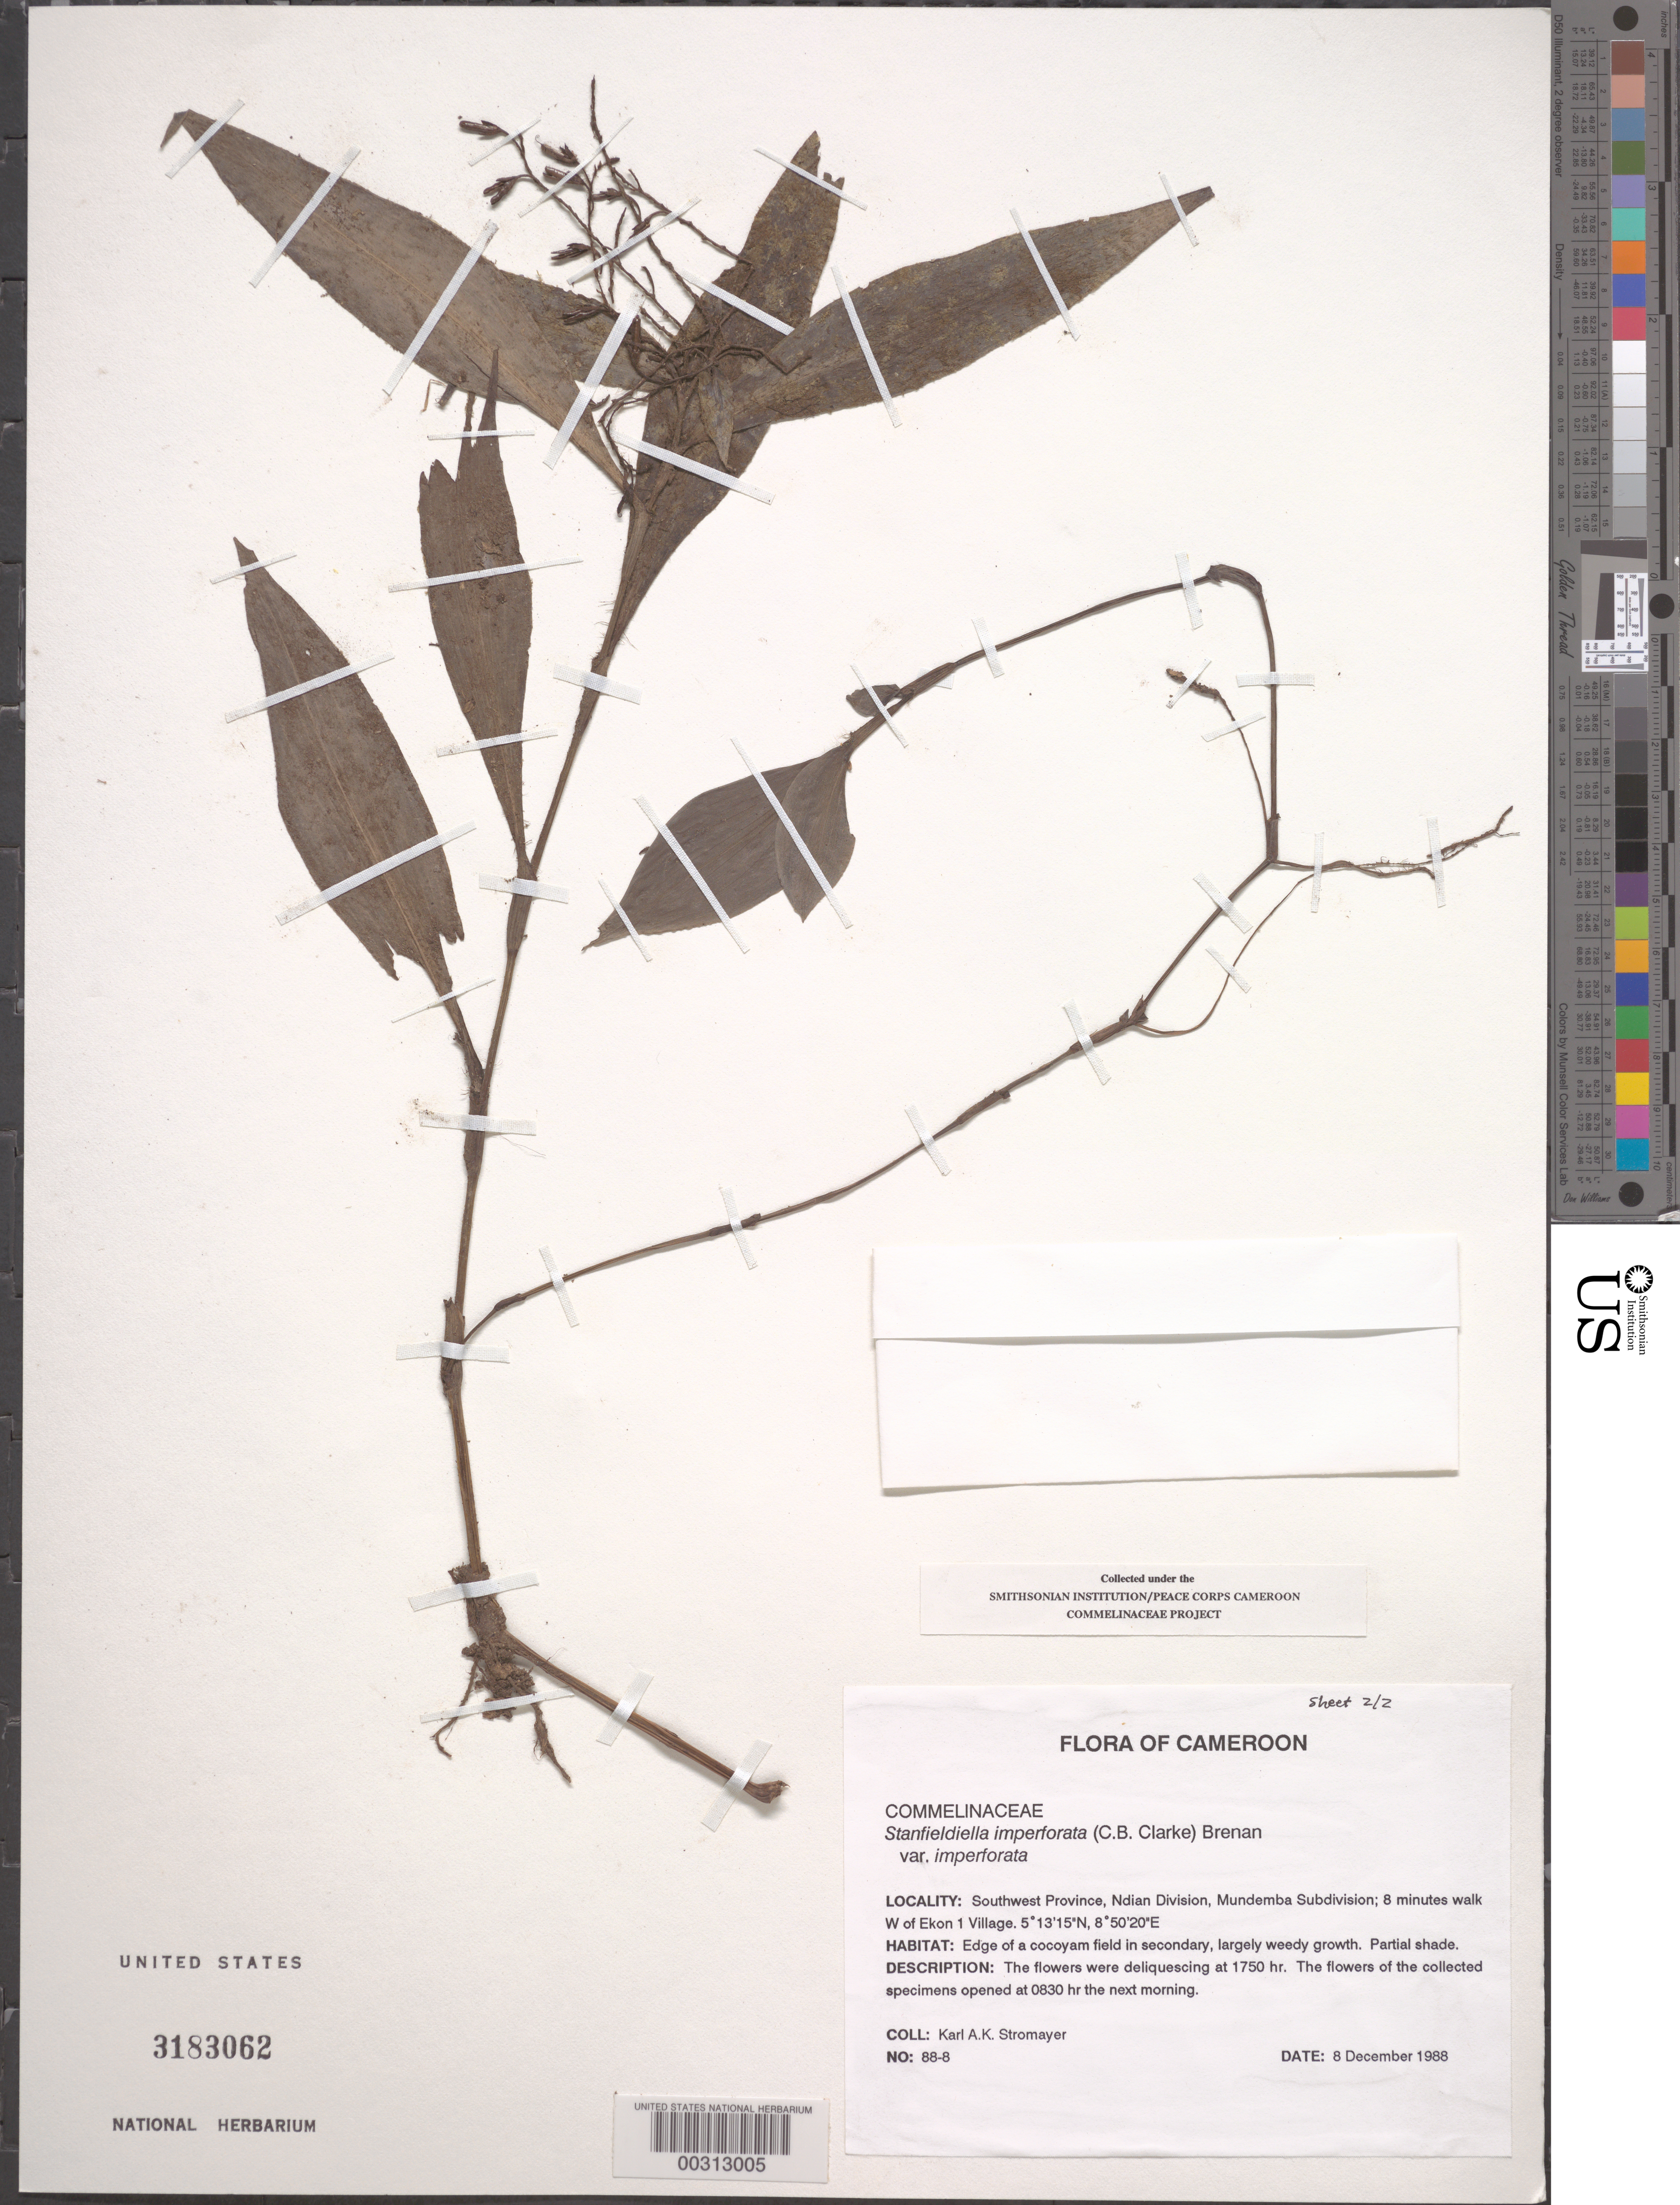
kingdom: Plantae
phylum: Tracheophyta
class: Liliopsida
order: Commelinales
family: Commelinaceae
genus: Stanfieldiella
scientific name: Stanfieldiella imperforata var. imperforata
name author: (C.B. Clarke) Brenan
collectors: K. A. Stromayer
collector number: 88-8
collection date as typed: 08 Dec 1988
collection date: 1988-12-08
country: Cameroon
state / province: Sud-Ouest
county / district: Ndian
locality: Mundemba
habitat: Edge of cocoyam field in secondary, partial shade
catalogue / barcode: US 3183062